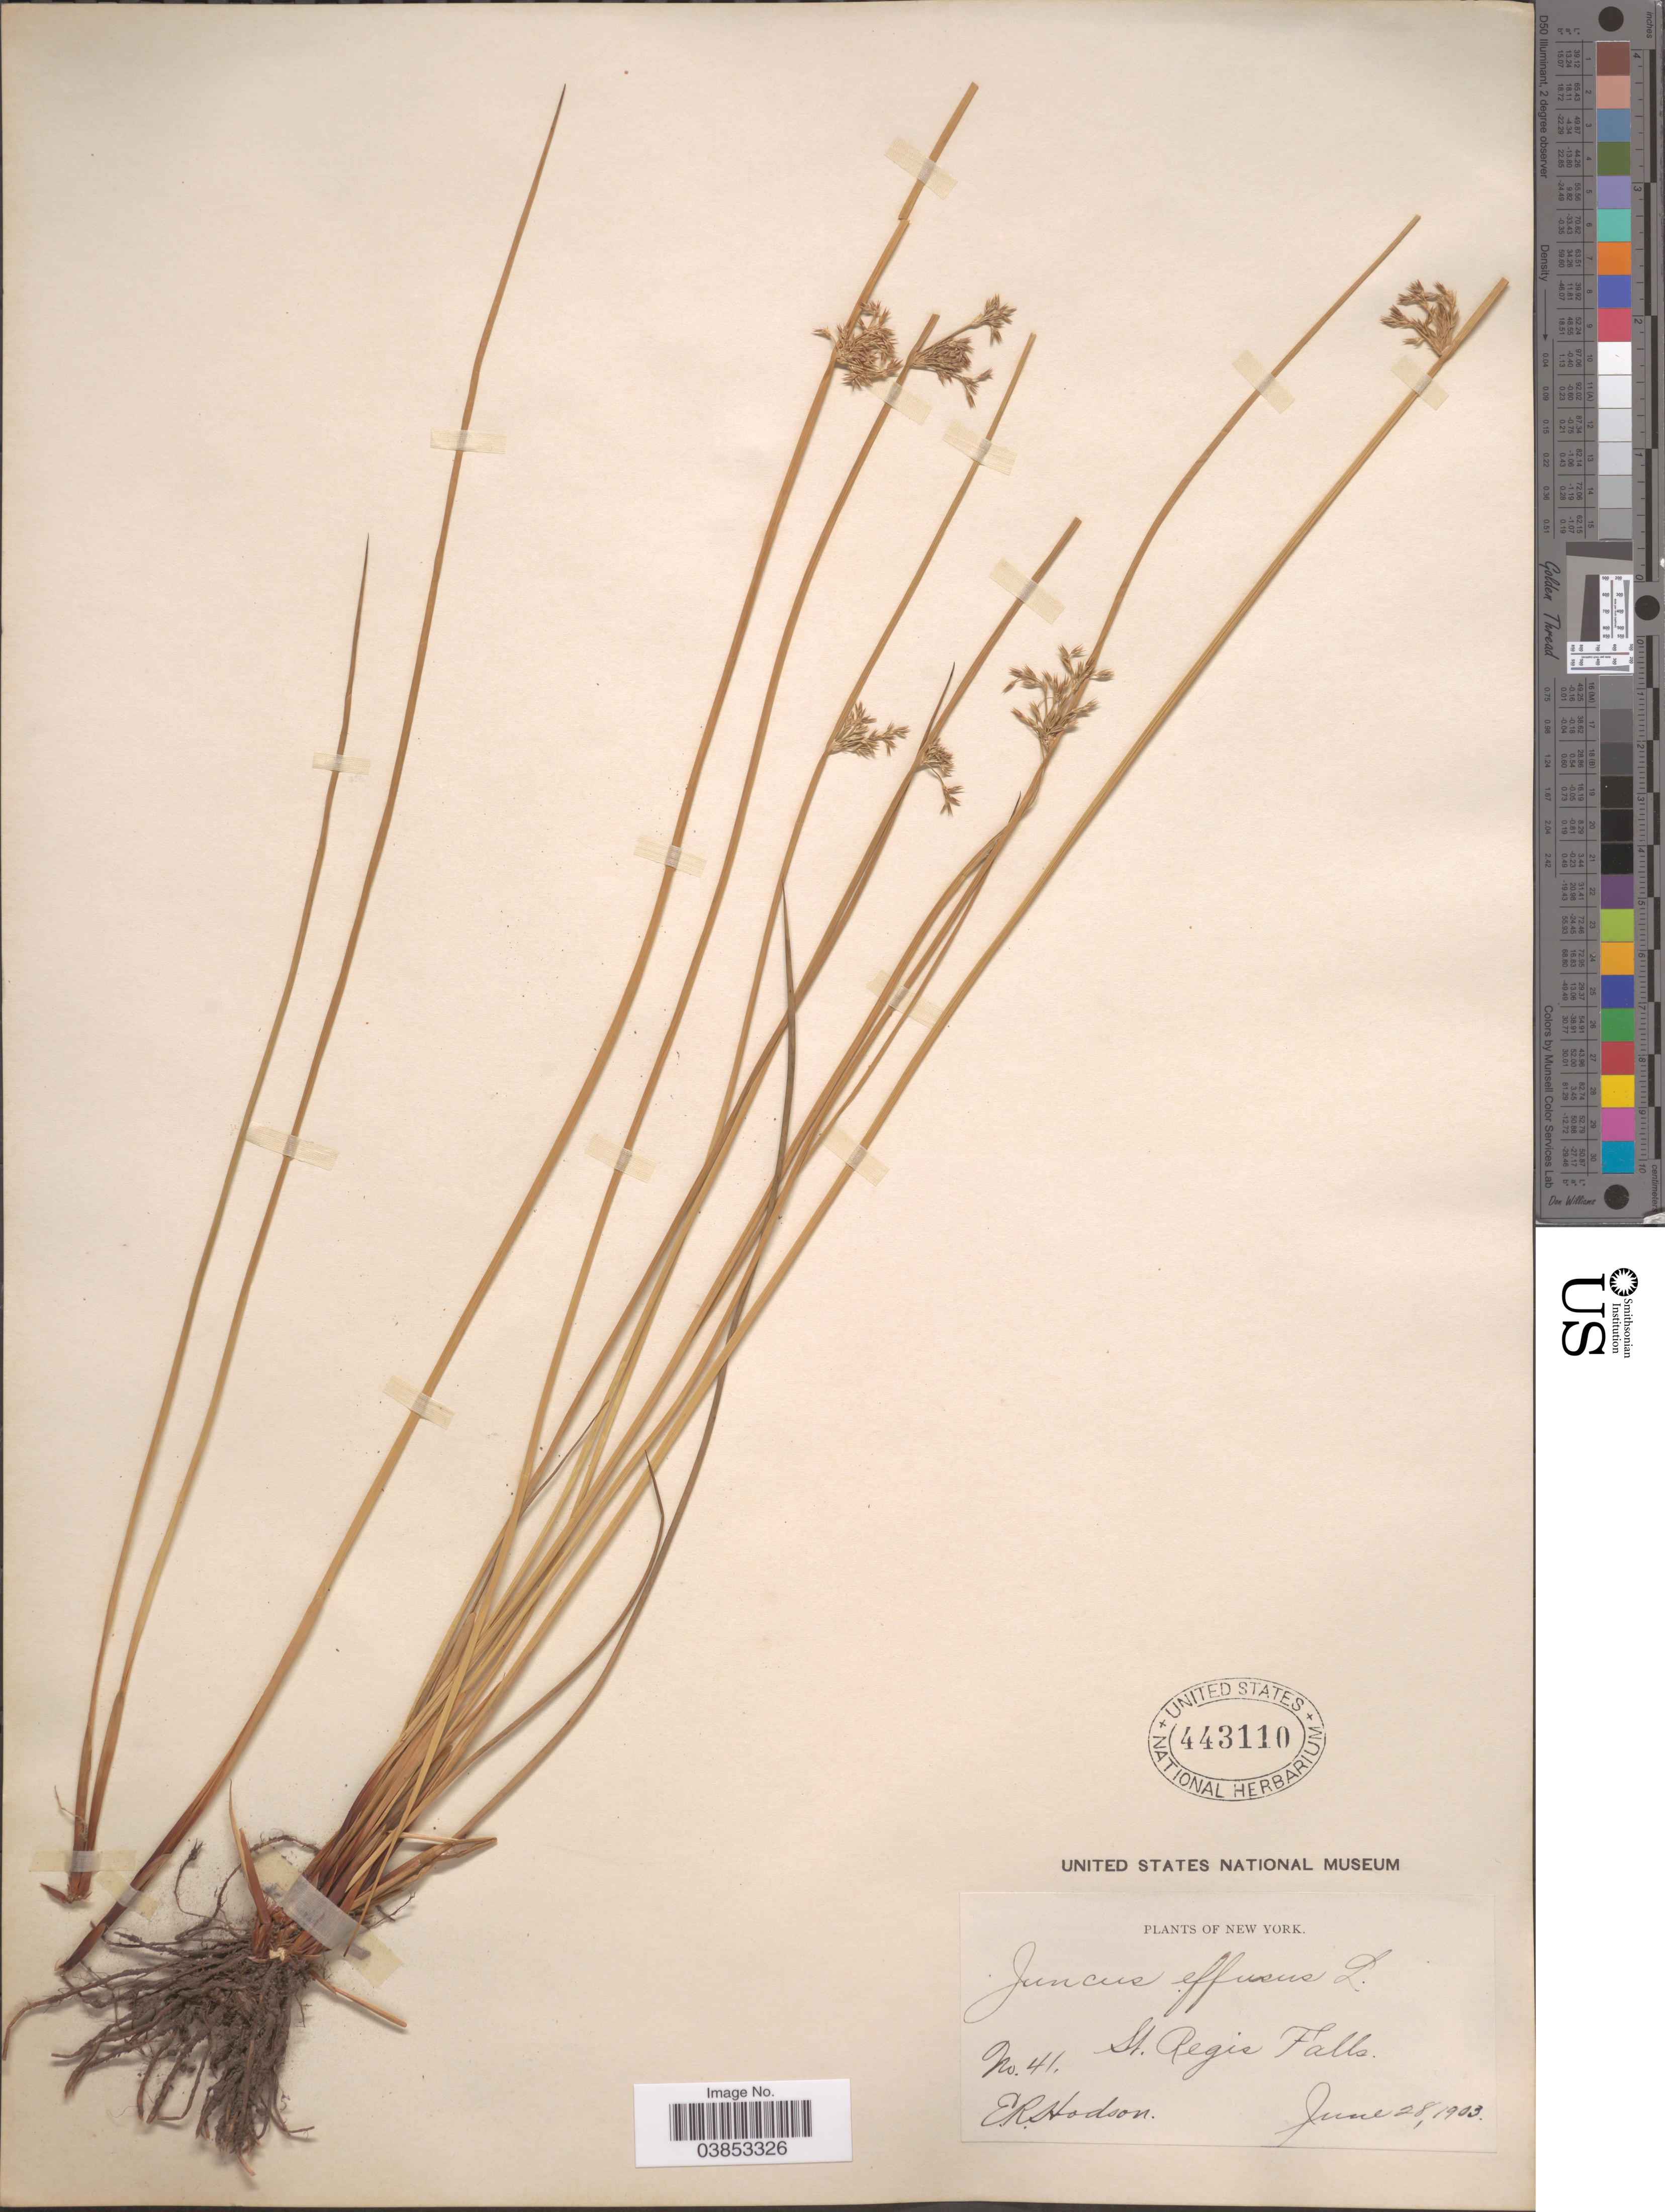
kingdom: Plantae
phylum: Tracheophyta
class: Liliopsida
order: Poales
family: Juncaceae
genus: Juncus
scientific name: Juncus effusus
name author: L.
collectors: E. Hodson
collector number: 41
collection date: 1903-06-28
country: United States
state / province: New York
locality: St. Regis Falls.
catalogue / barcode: US 443110